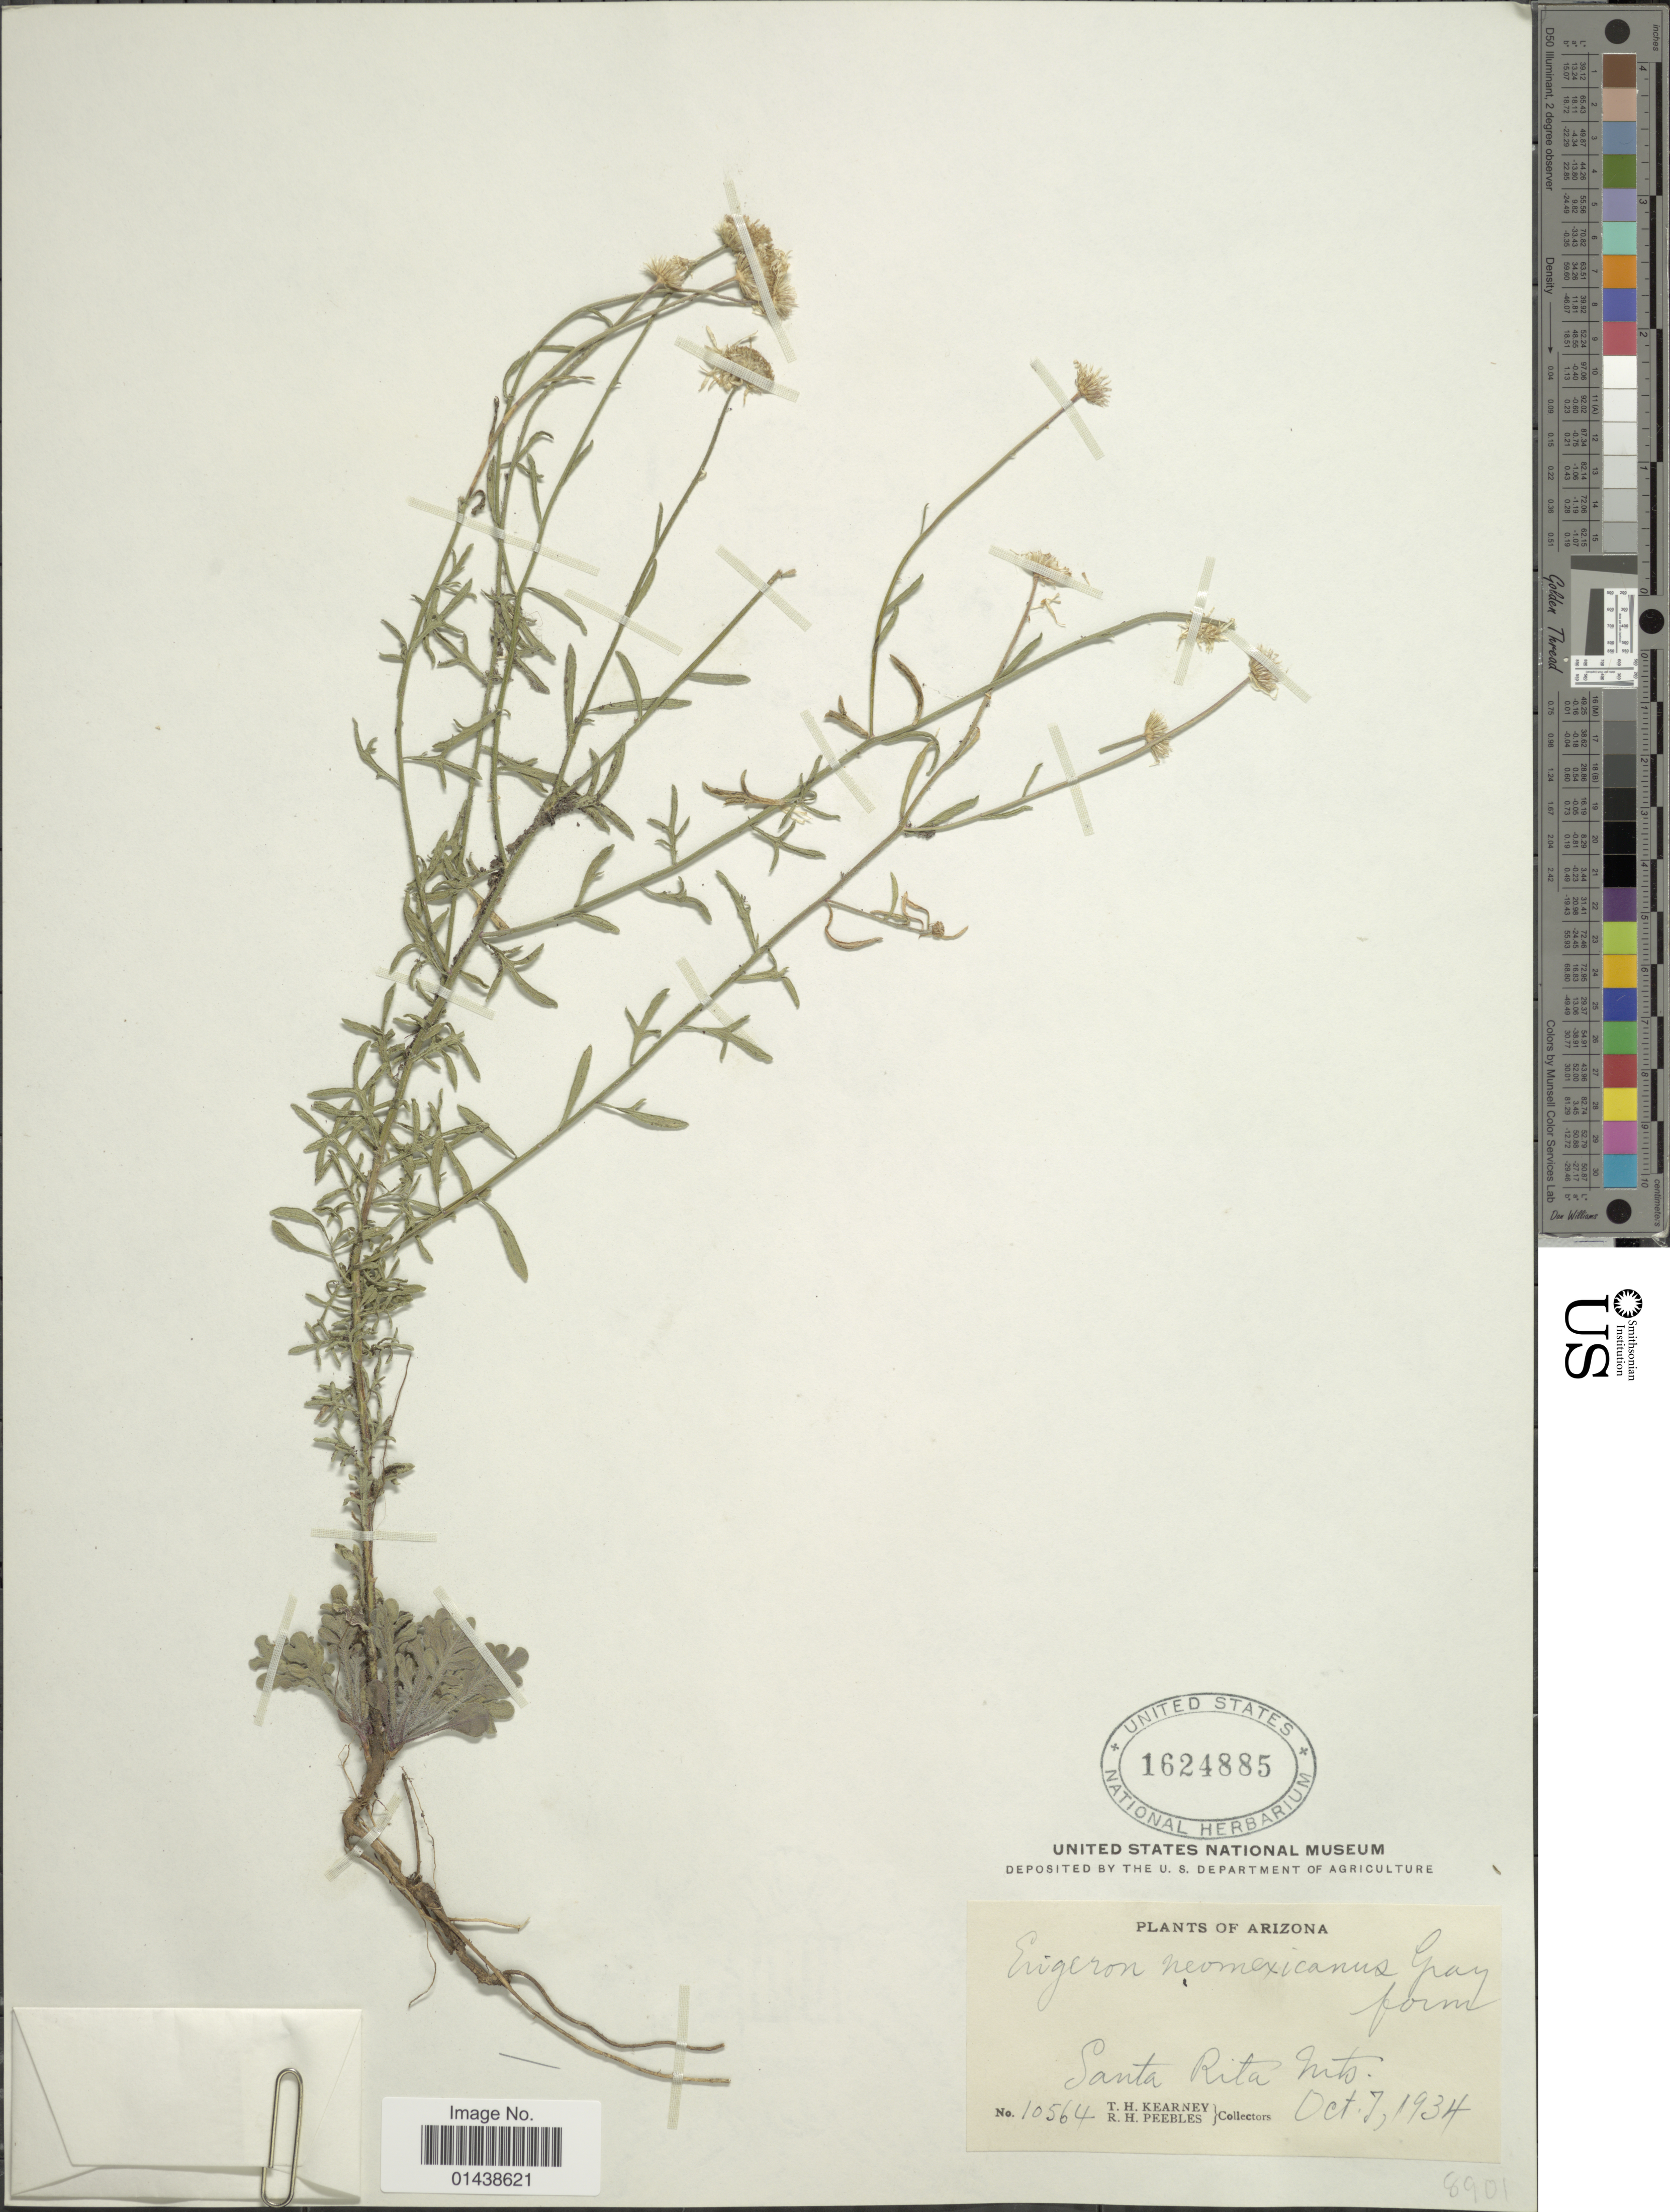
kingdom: Plantae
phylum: Tracheophyta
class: Magnoliopsida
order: Asterales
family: Asteraceae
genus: Erigeron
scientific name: Erigeron neomexicanus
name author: A. Gray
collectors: T. H. Kearney & R. H. Peebles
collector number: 10564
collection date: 1934-10-07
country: United States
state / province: Arizona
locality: Santa Rita Mts.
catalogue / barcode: US 1624885